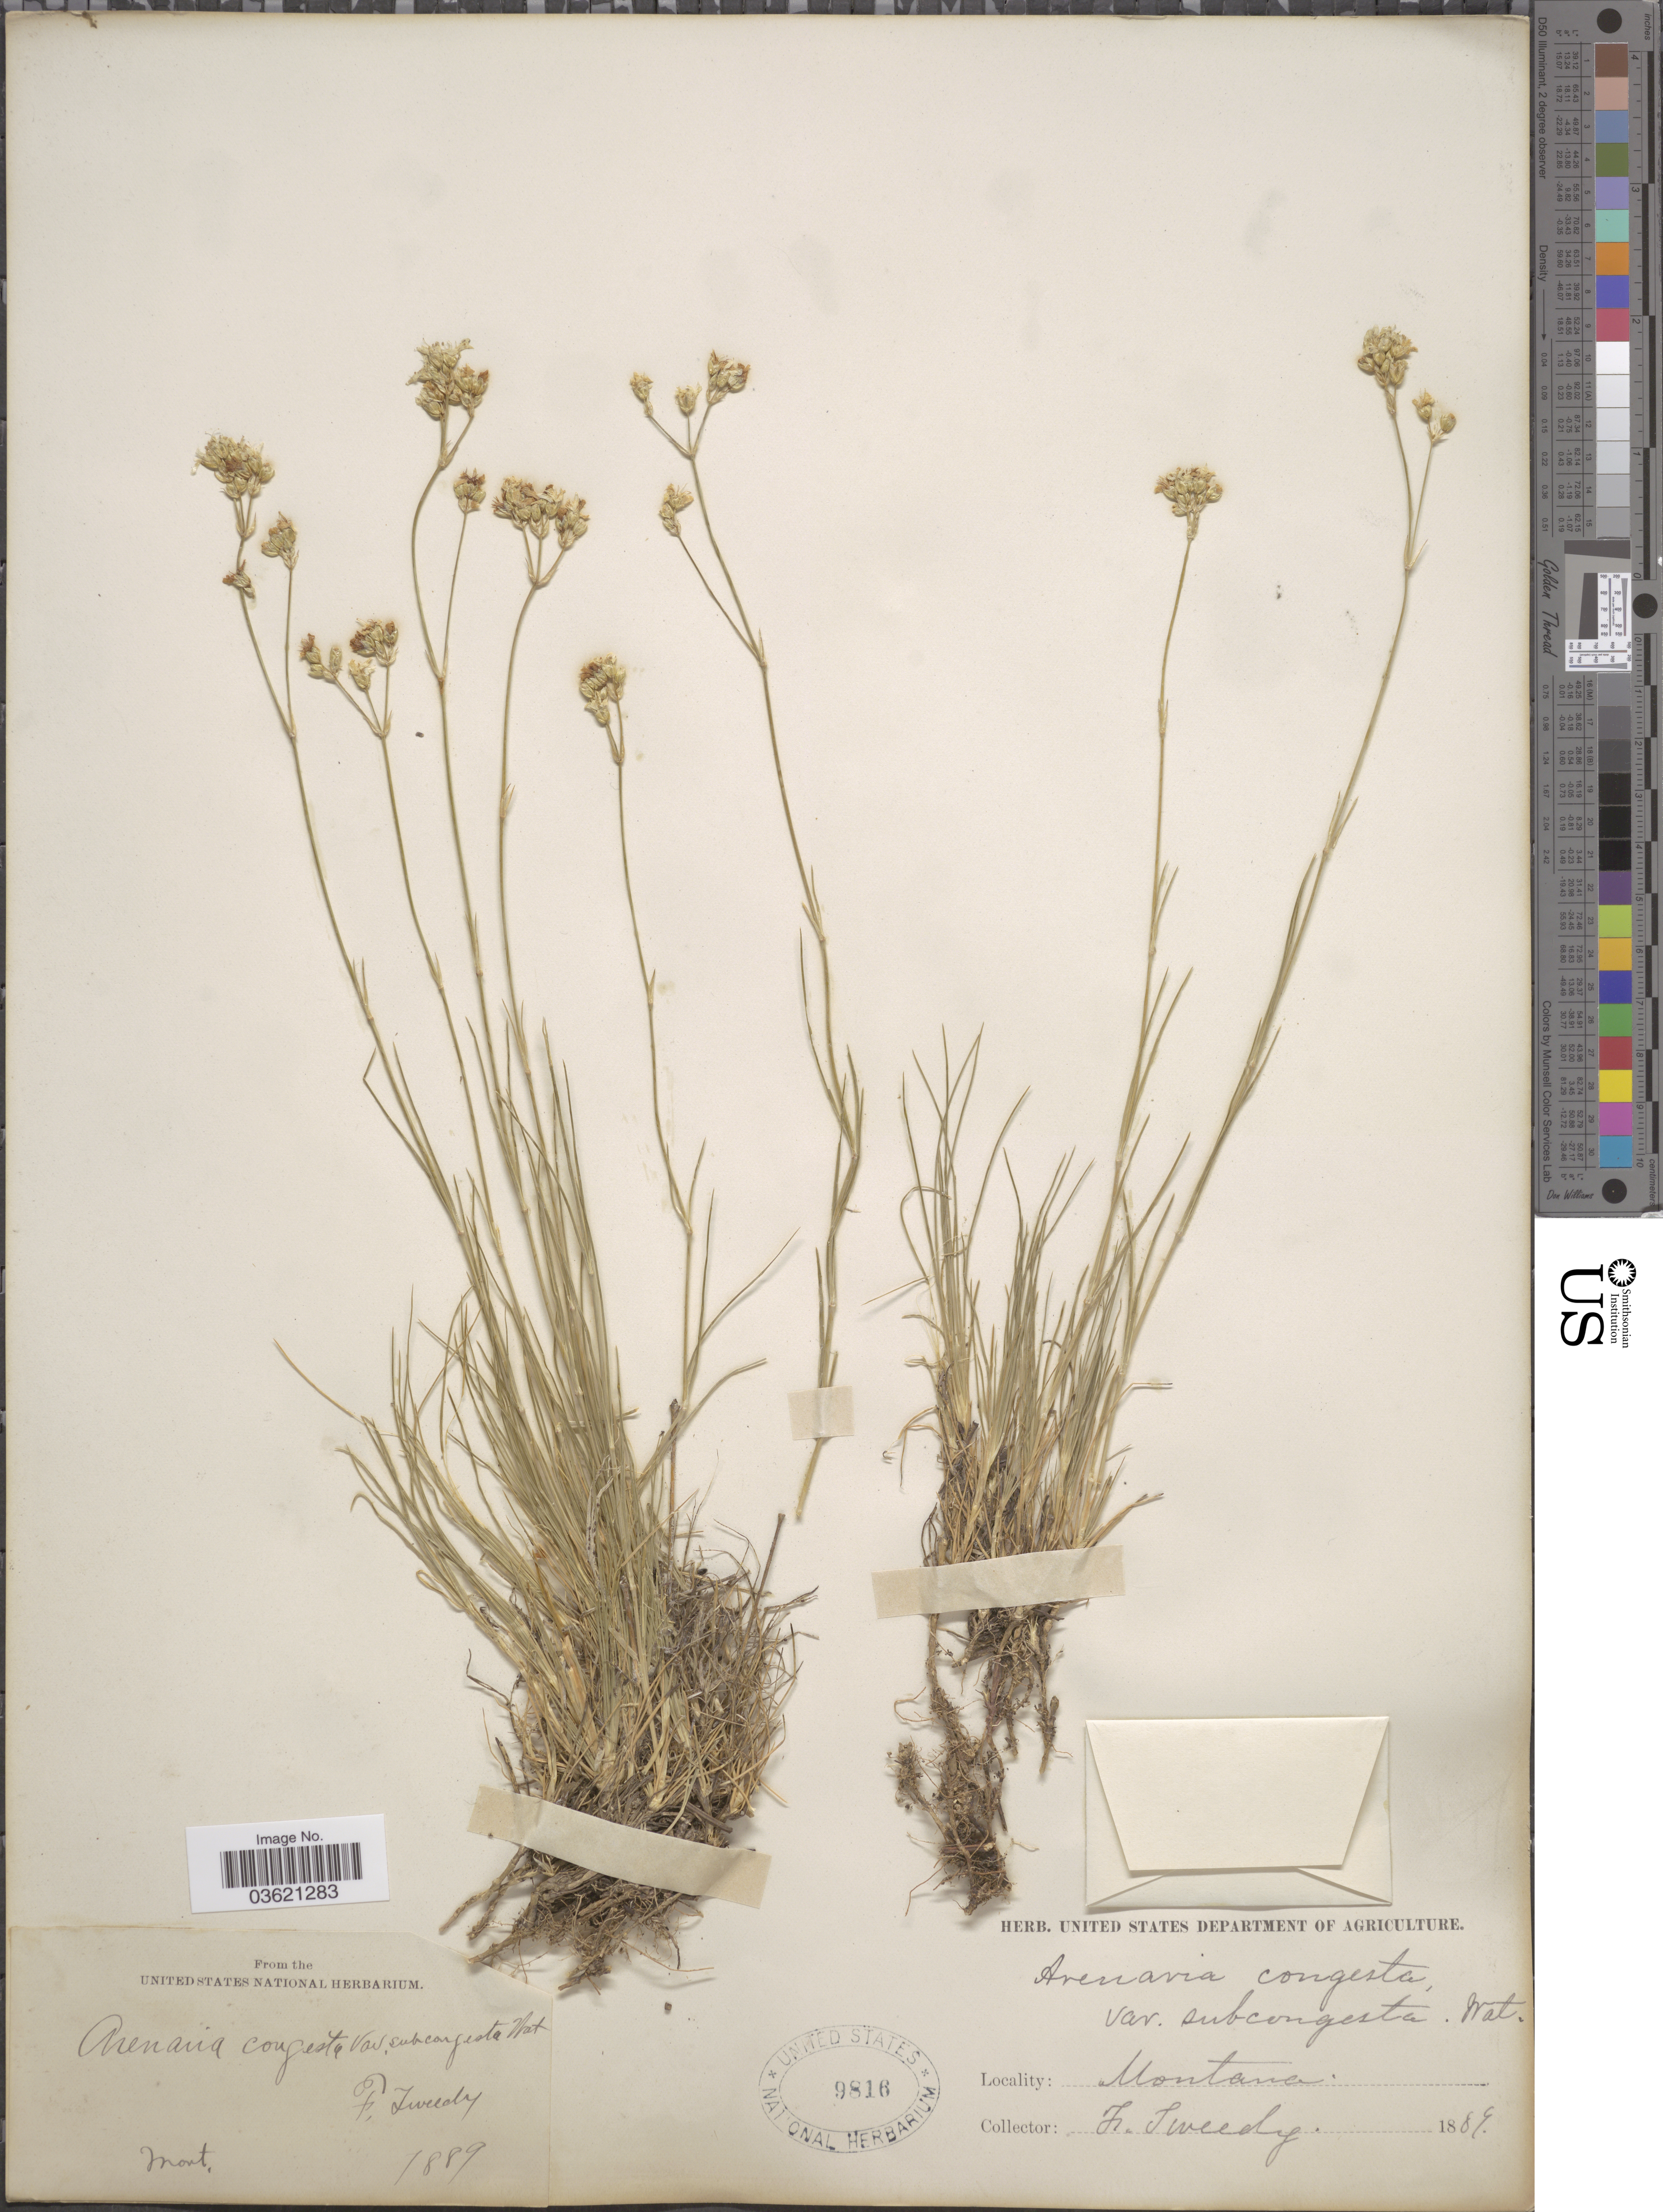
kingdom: Plantae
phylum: Tracheophyta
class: Magnoliopsida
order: Caryophyllales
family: Caryophyllaceae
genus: Eremogone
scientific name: Eremogone congesta var. lithophila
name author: (Rydb.) Dorn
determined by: Strong, Mark T., (BOT), Smithsonian Institution - National Museum of Natural History (UNITED STATES)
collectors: F. Tweedy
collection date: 1889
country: United States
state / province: Montana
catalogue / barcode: US 9816